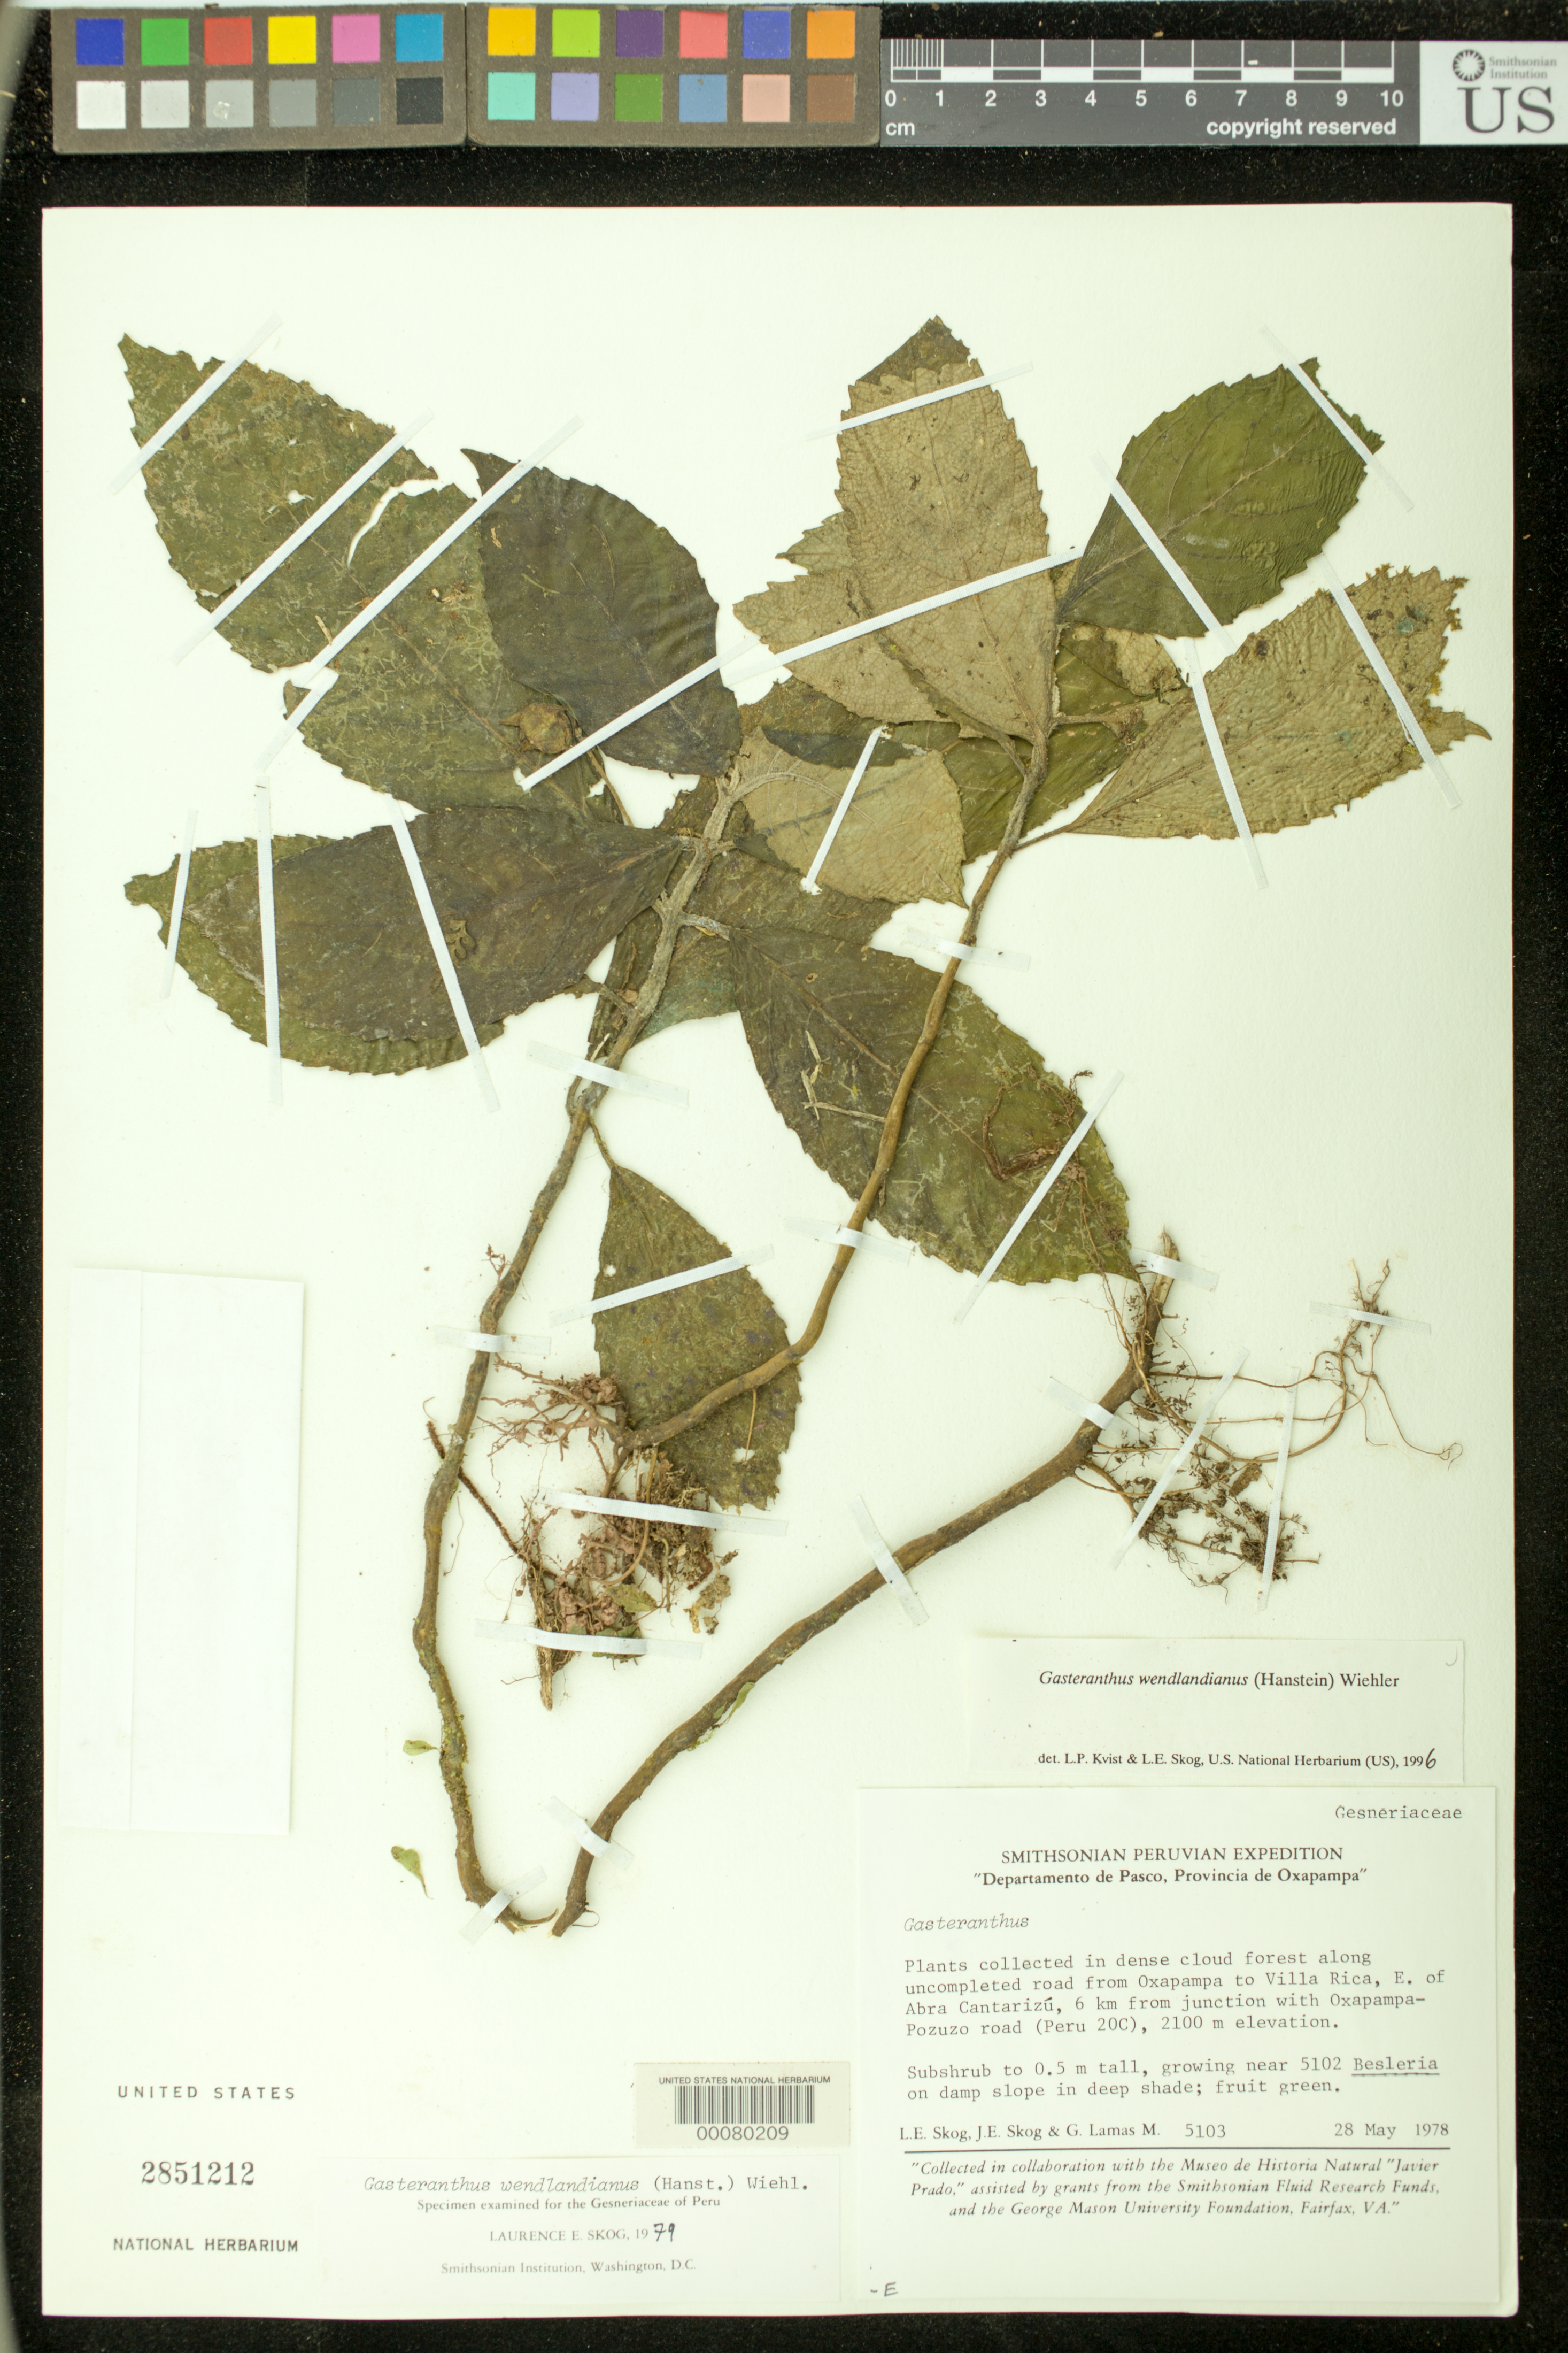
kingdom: Plantae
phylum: Tracheophyta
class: Magnoliopsida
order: Lamiales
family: Gesneriaceae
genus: Gasteranthus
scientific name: Gasteranthus wendlandianus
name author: (Hanst.) Wiehler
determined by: Skog, Laurence E.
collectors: L. E. Skog, J. E. Skog & G. Lamas M.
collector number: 5103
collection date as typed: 28 May 1978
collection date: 1978-05-28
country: Peru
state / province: Pasco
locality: Prov. Oxapampa; along uncompleted road from Oxapampa to Villa Rica, E of Abra Cantarizú, 6 km from junction with Oxapampa - Pozuzo road (Peru 20C)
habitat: In dense cloud forest; on damp slope in deep shade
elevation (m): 2100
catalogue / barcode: US 2851212